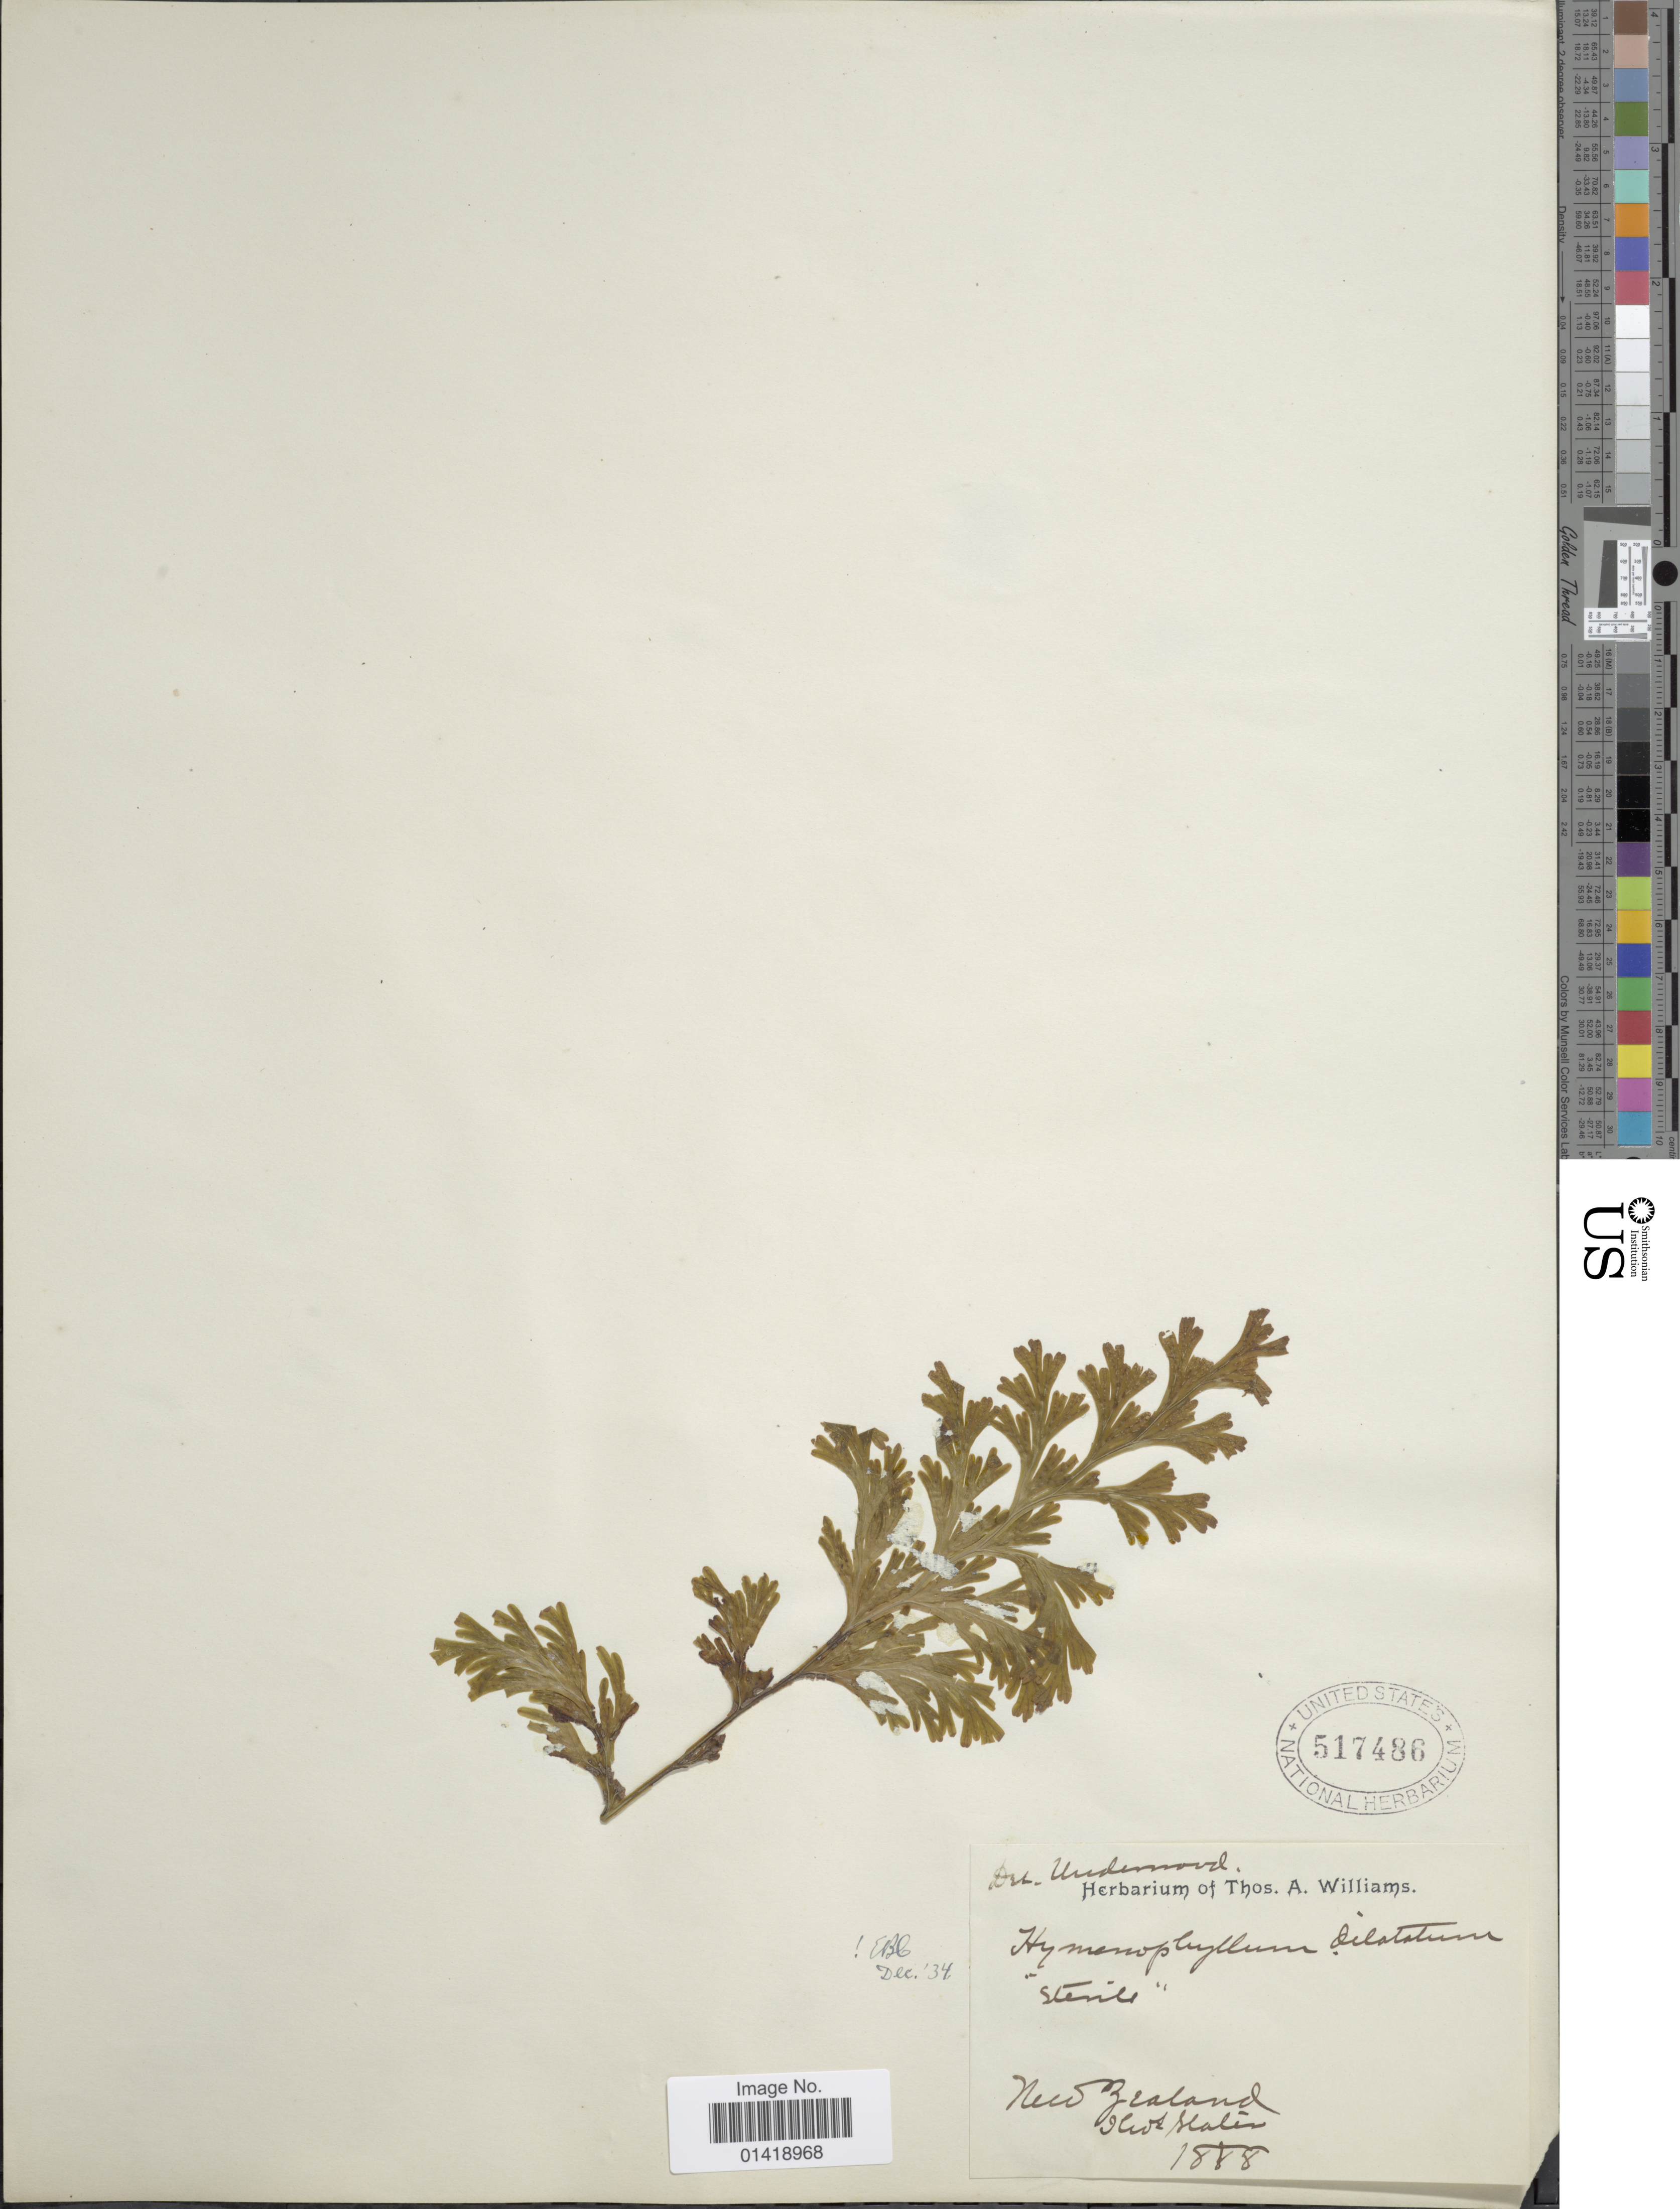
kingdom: Plantae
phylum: Tracheophyta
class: Polypodiopsida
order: Hymenophyllales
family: Hymenophyllaceae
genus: Hymenophyllum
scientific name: Hymenophyllum dilatatum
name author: Sw.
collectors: Underwood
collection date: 1888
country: New Zealand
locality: Der Underwood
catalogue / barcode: US 517486